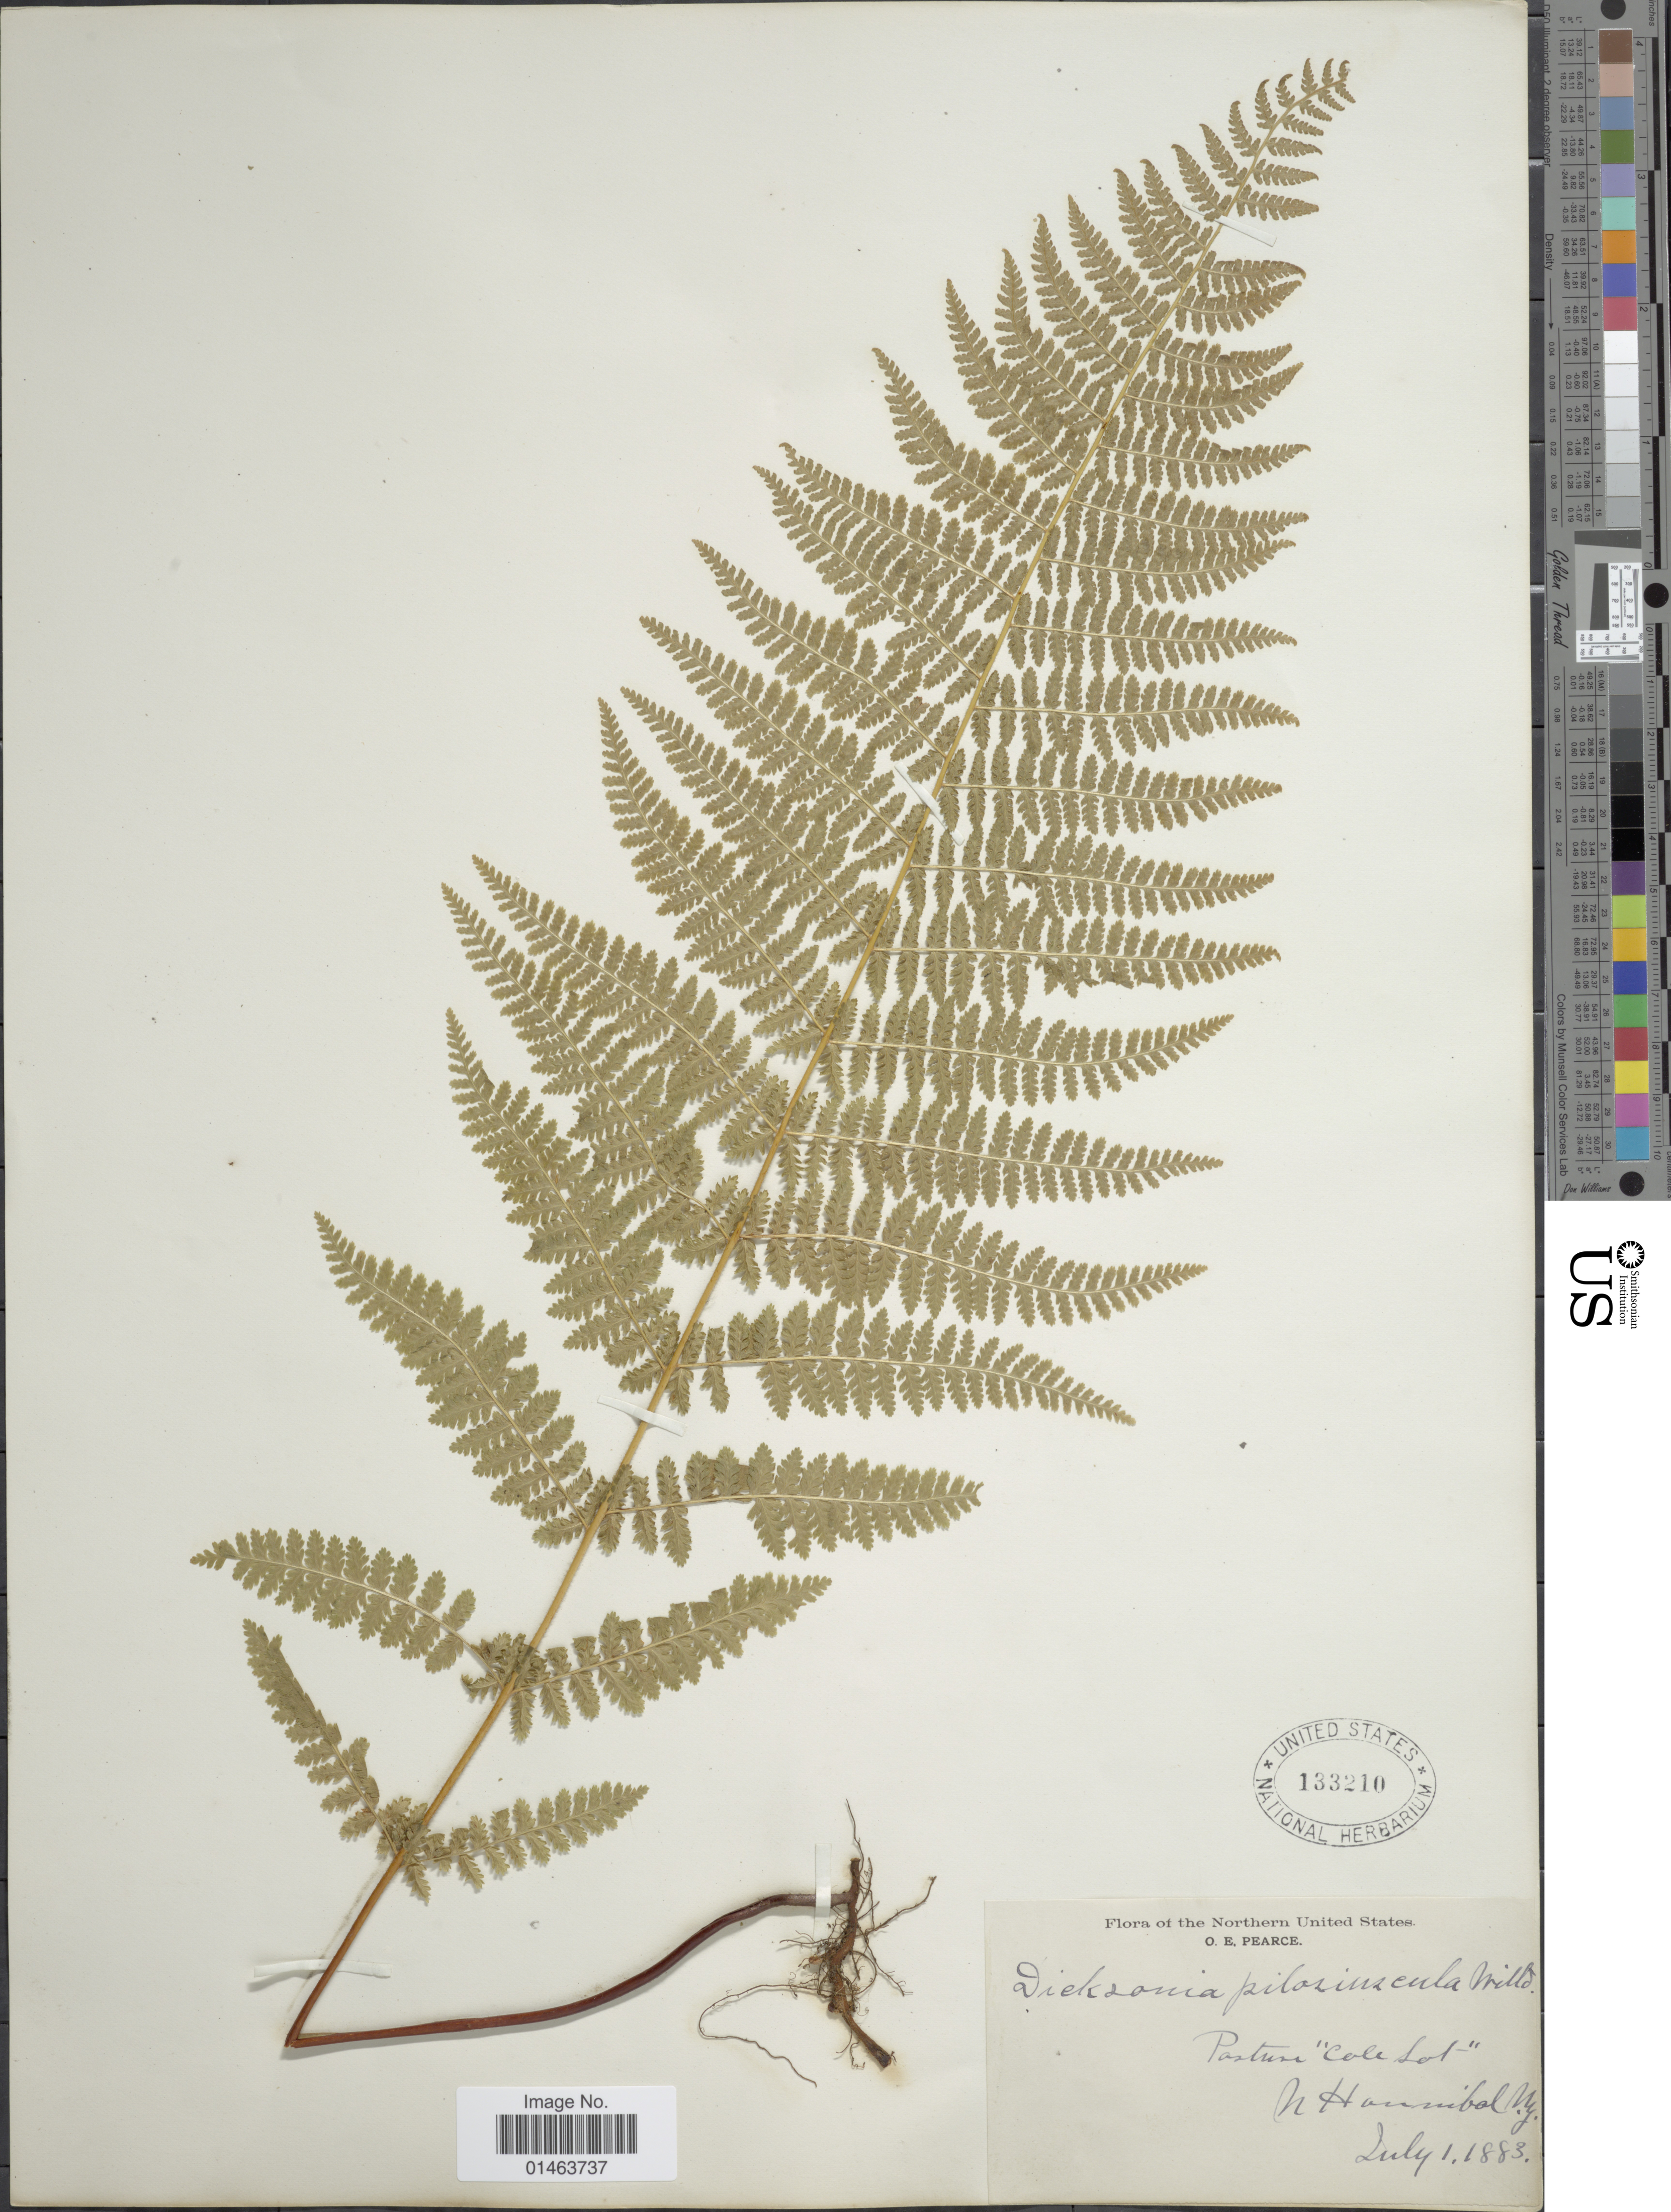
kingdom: Plantae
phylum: Tracheophyta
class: Polypodiopsida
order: Polypodiales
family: Dennstaedtiaceae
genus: Dennstaedtia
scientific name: Dennstaedtia punctilobula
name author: (Michx.) T. Moore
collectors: O. E. Pearce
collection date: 1883-07-01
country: United States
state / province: New York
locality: Northern United States, N. Hannibal.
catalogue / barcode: US 133210